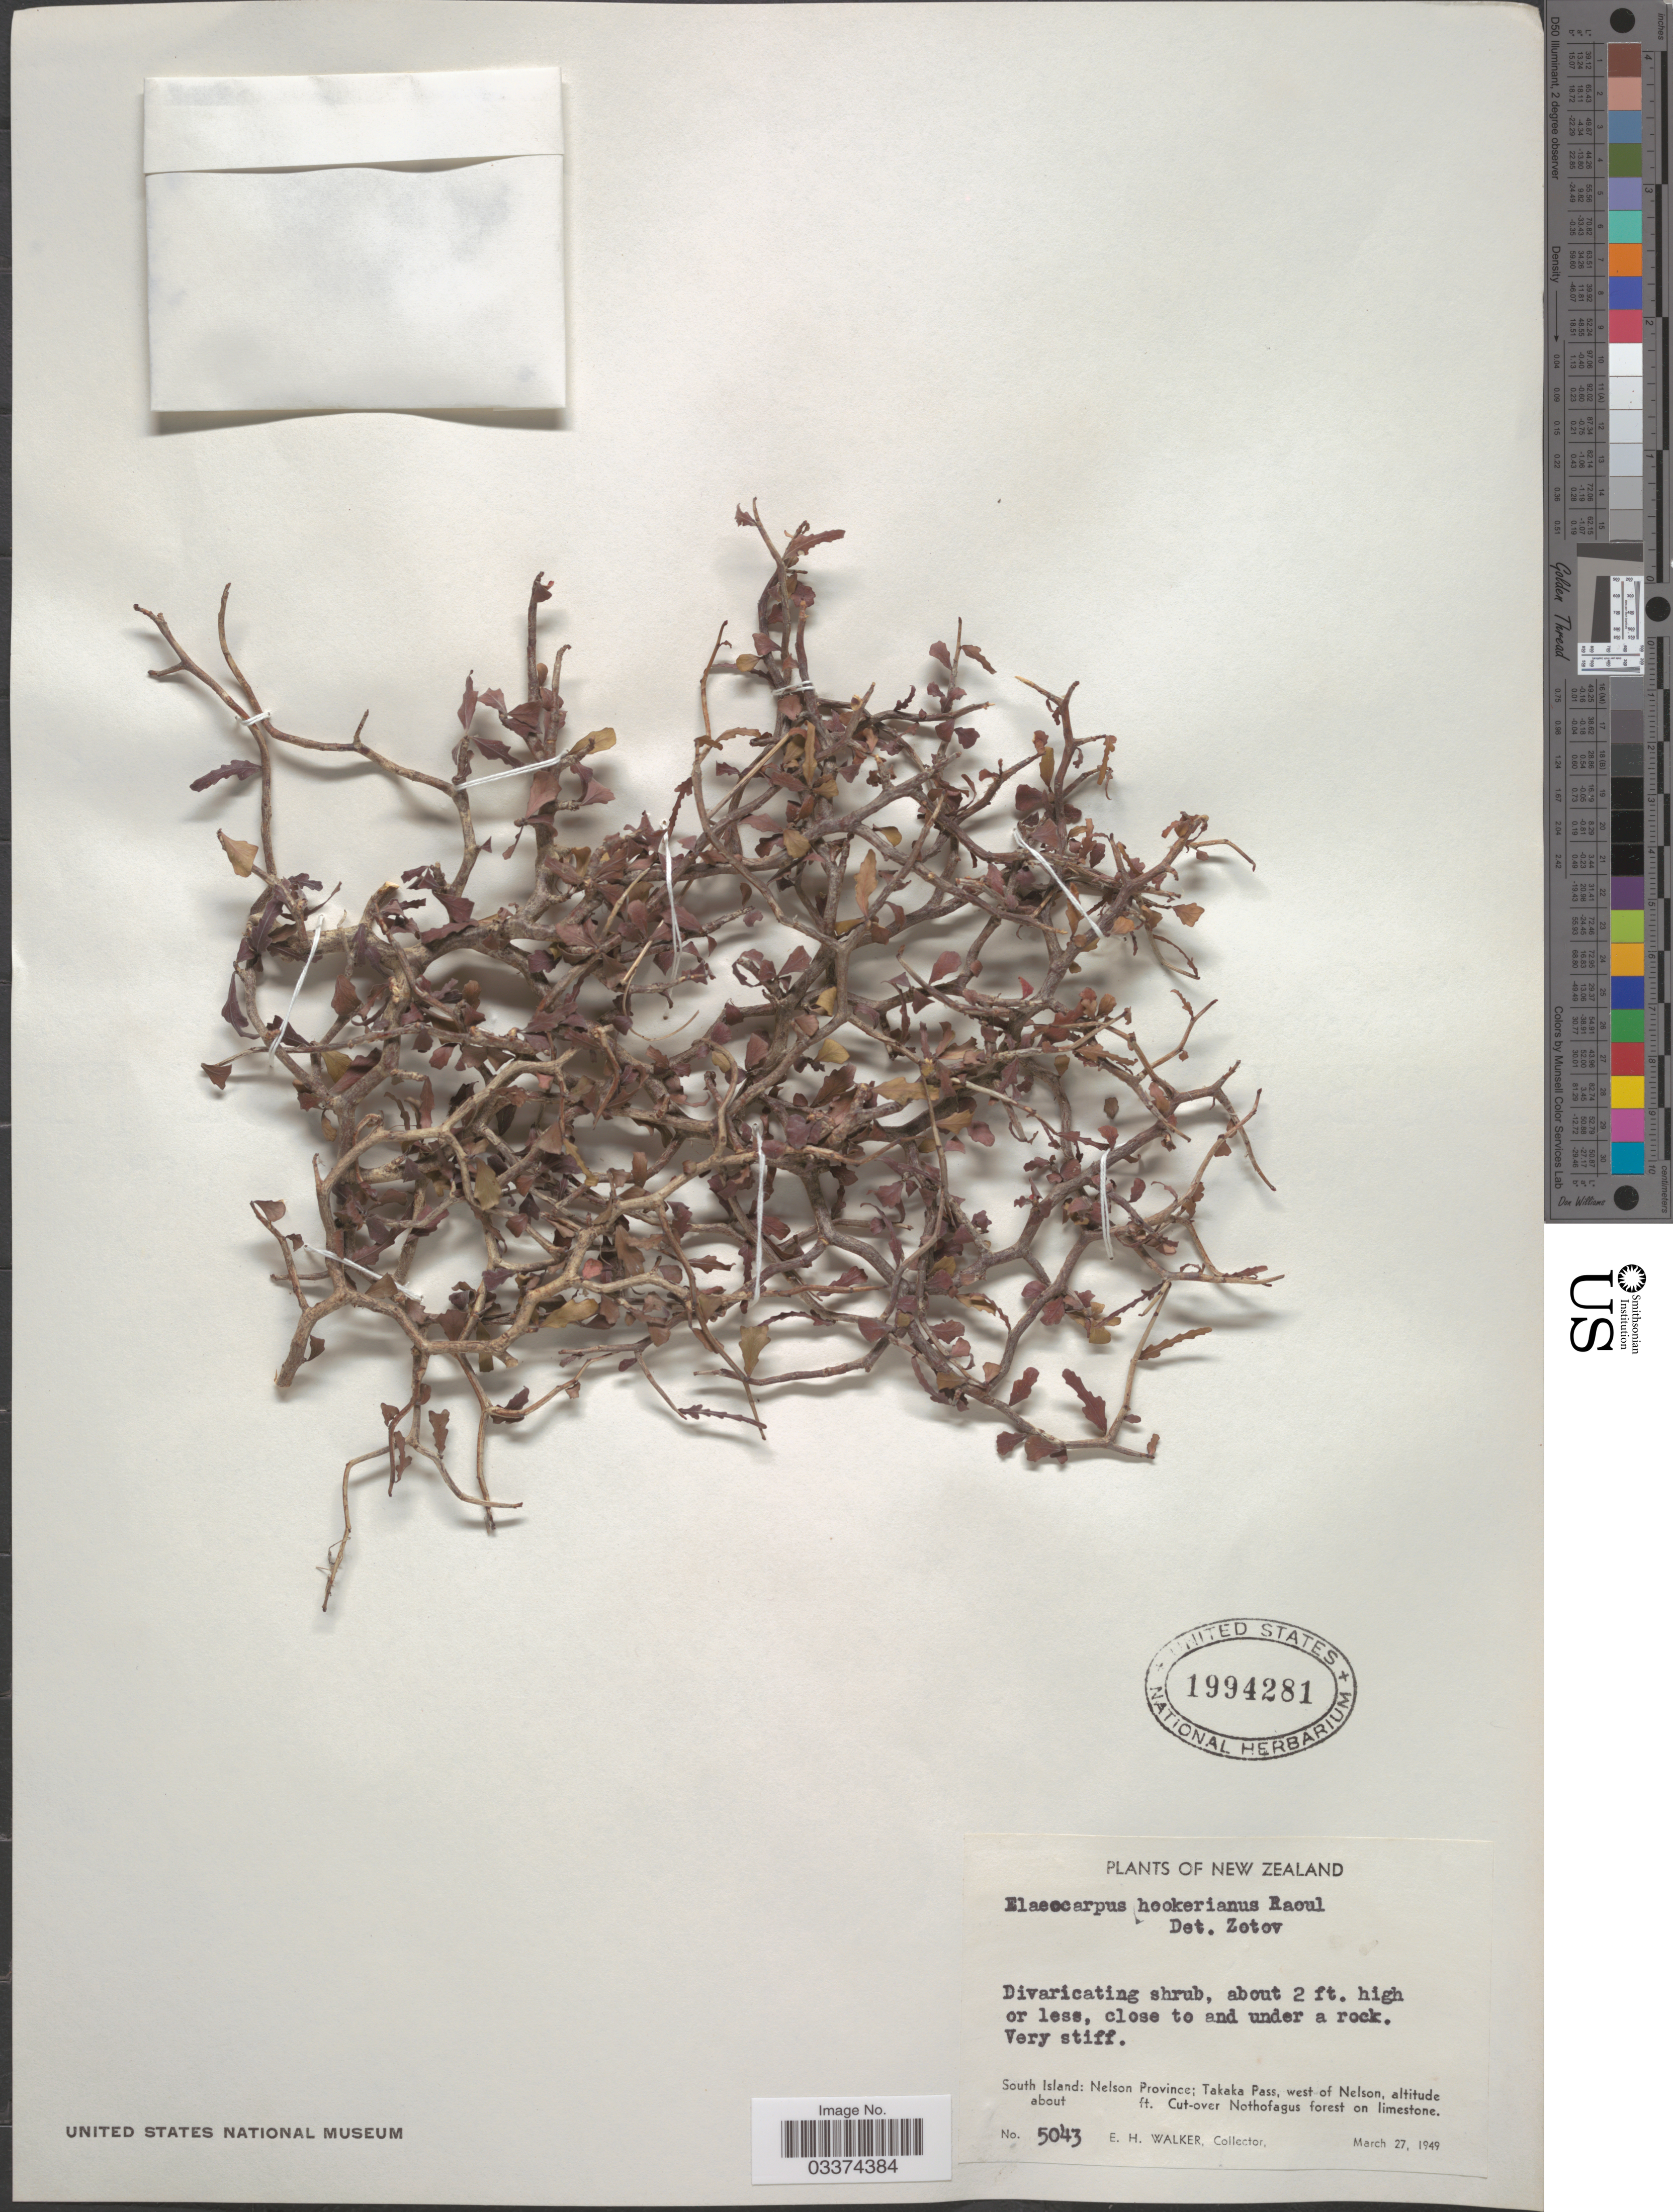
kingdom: Plantae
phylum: Tracheophyta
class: Magnoliopsida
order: Oxalidales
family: Elaeocarpaceae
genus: Elaeocarpus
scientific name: Elaeocarpus hookerianus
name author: Raoul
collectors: E. H. Walker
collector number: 5043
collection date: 1949-03-27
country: New Zealand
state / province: Nelson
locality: South Island: Takaka Pass, west of Nelson.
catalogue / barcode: US 1994281